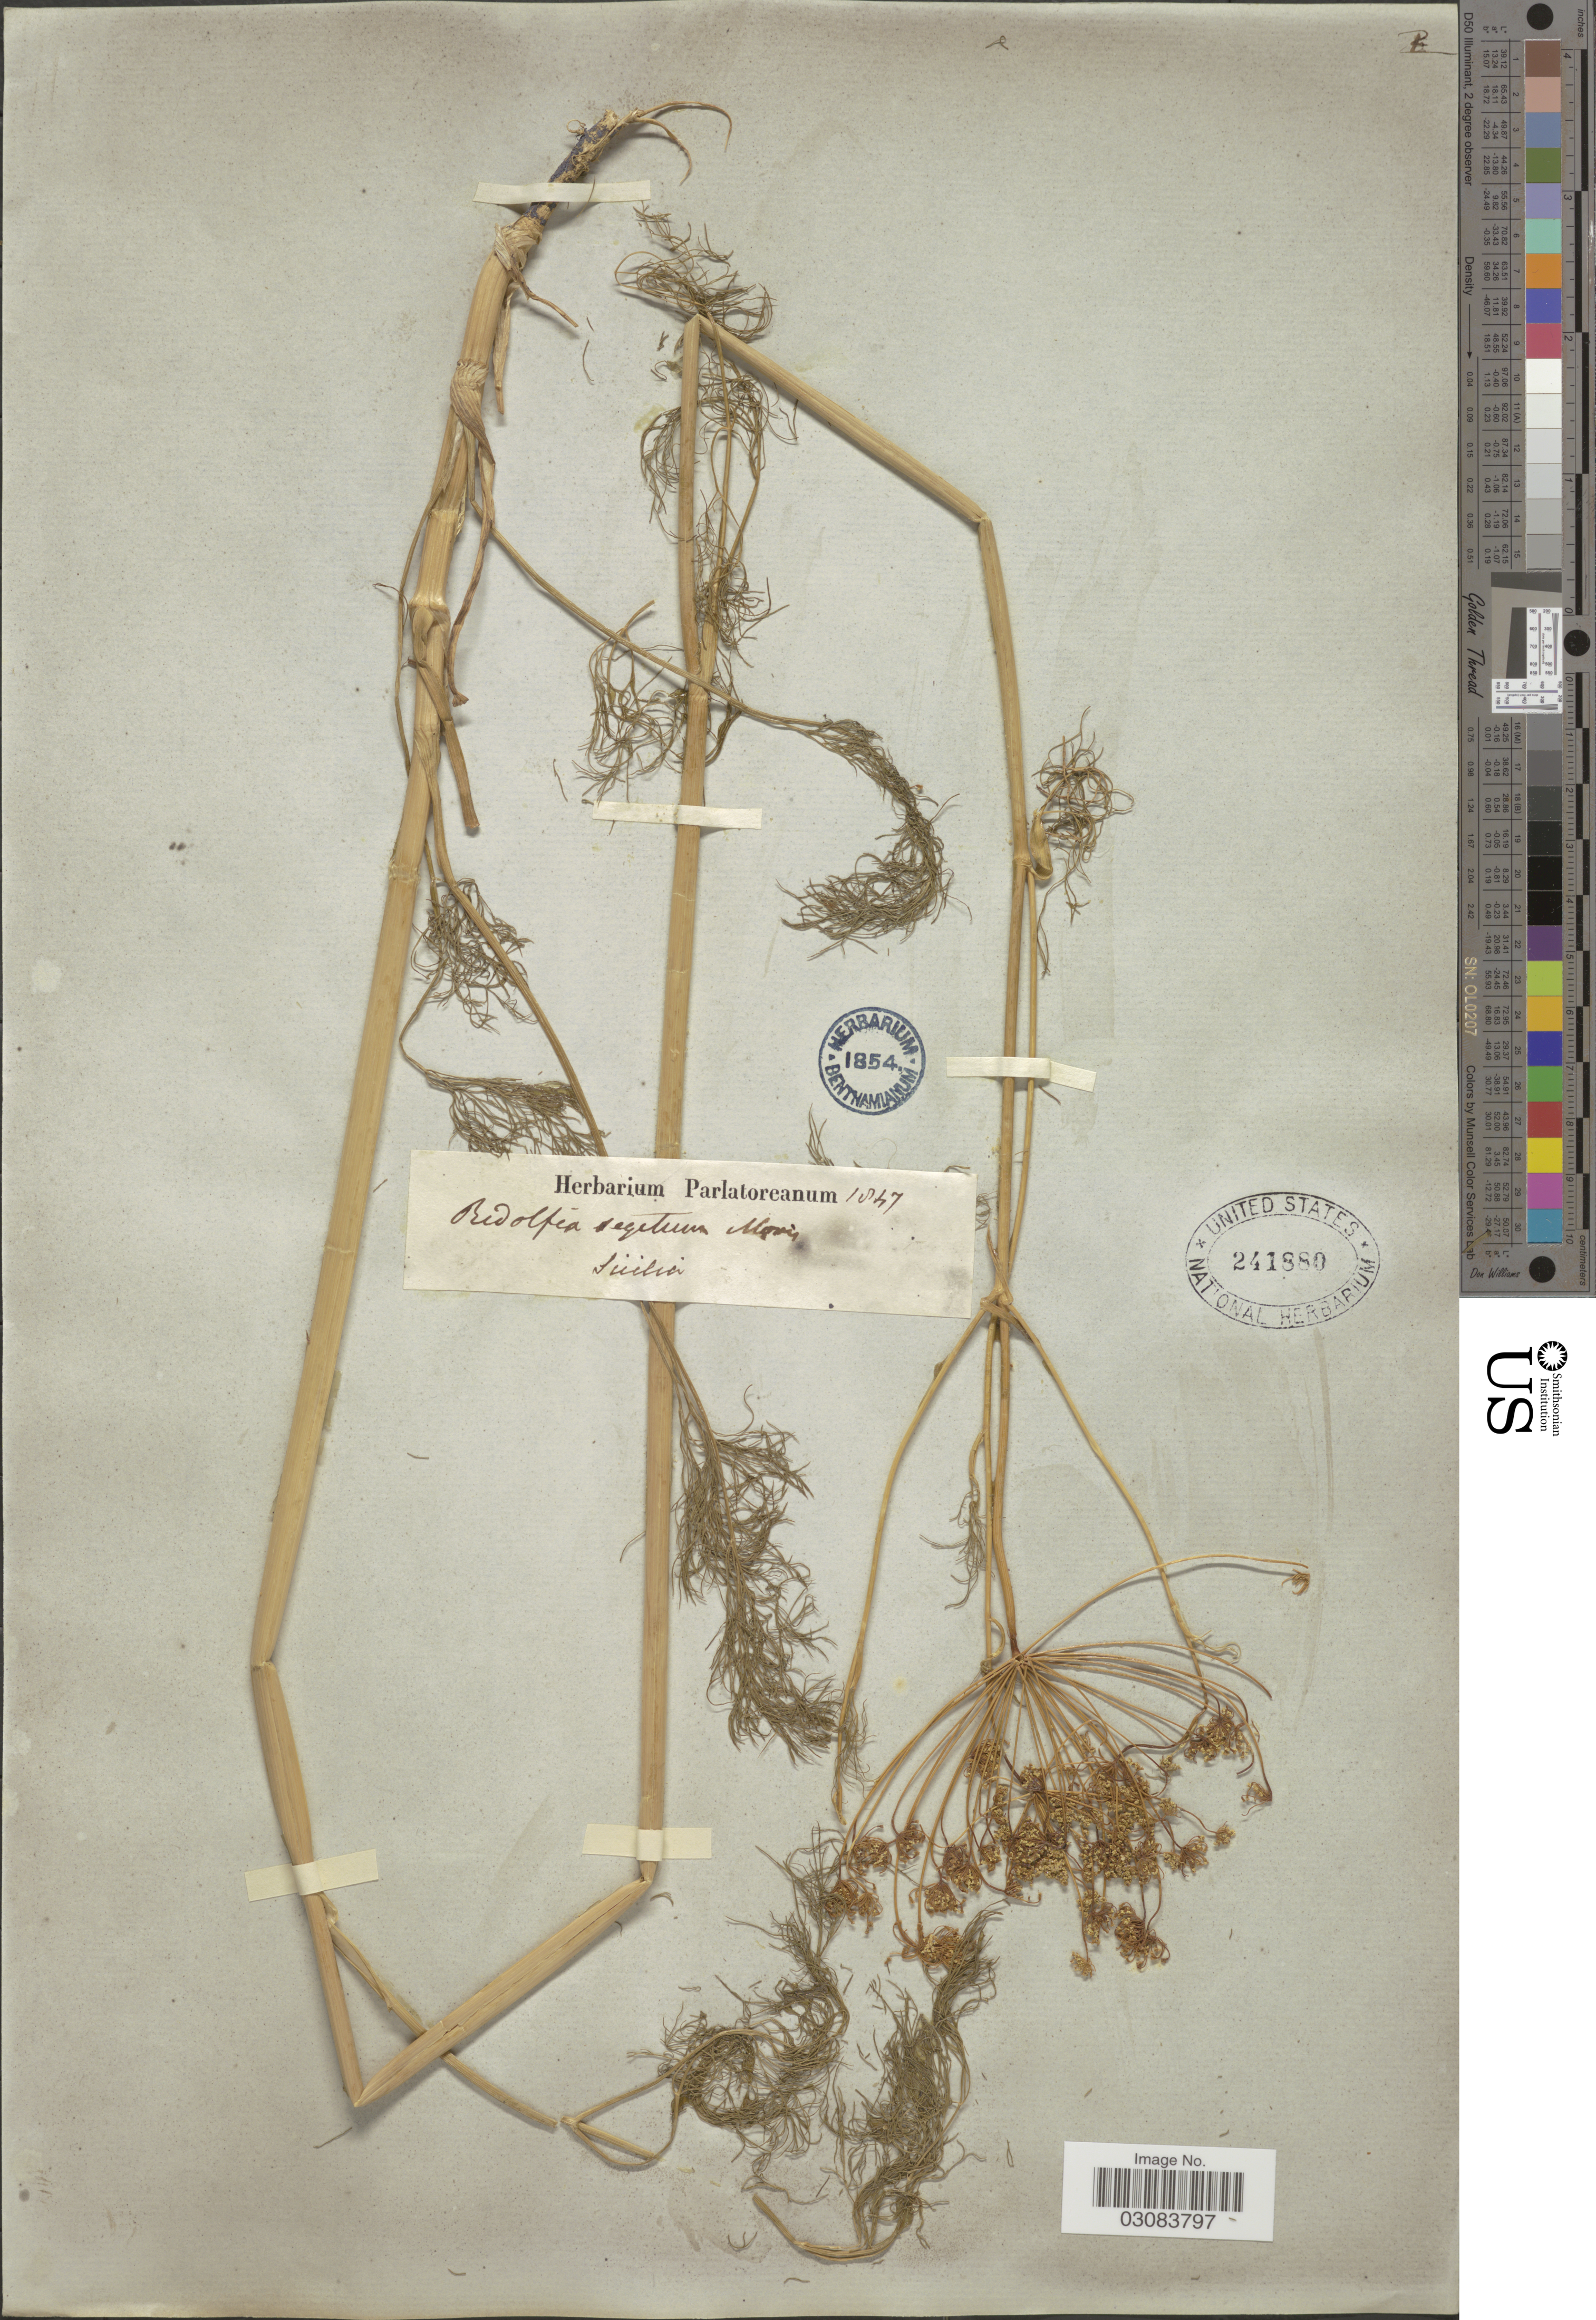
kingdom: Plantae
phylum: Tracheophyta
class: Magnoliopsida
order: Apiales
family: Apiaceae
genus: Ridolfia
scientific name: Ridolfia segetum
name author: (L.) Moris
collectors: Ex Herb Parlatoreanum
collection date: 1847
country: Italy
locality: Sicilici.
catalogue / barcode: US 241880